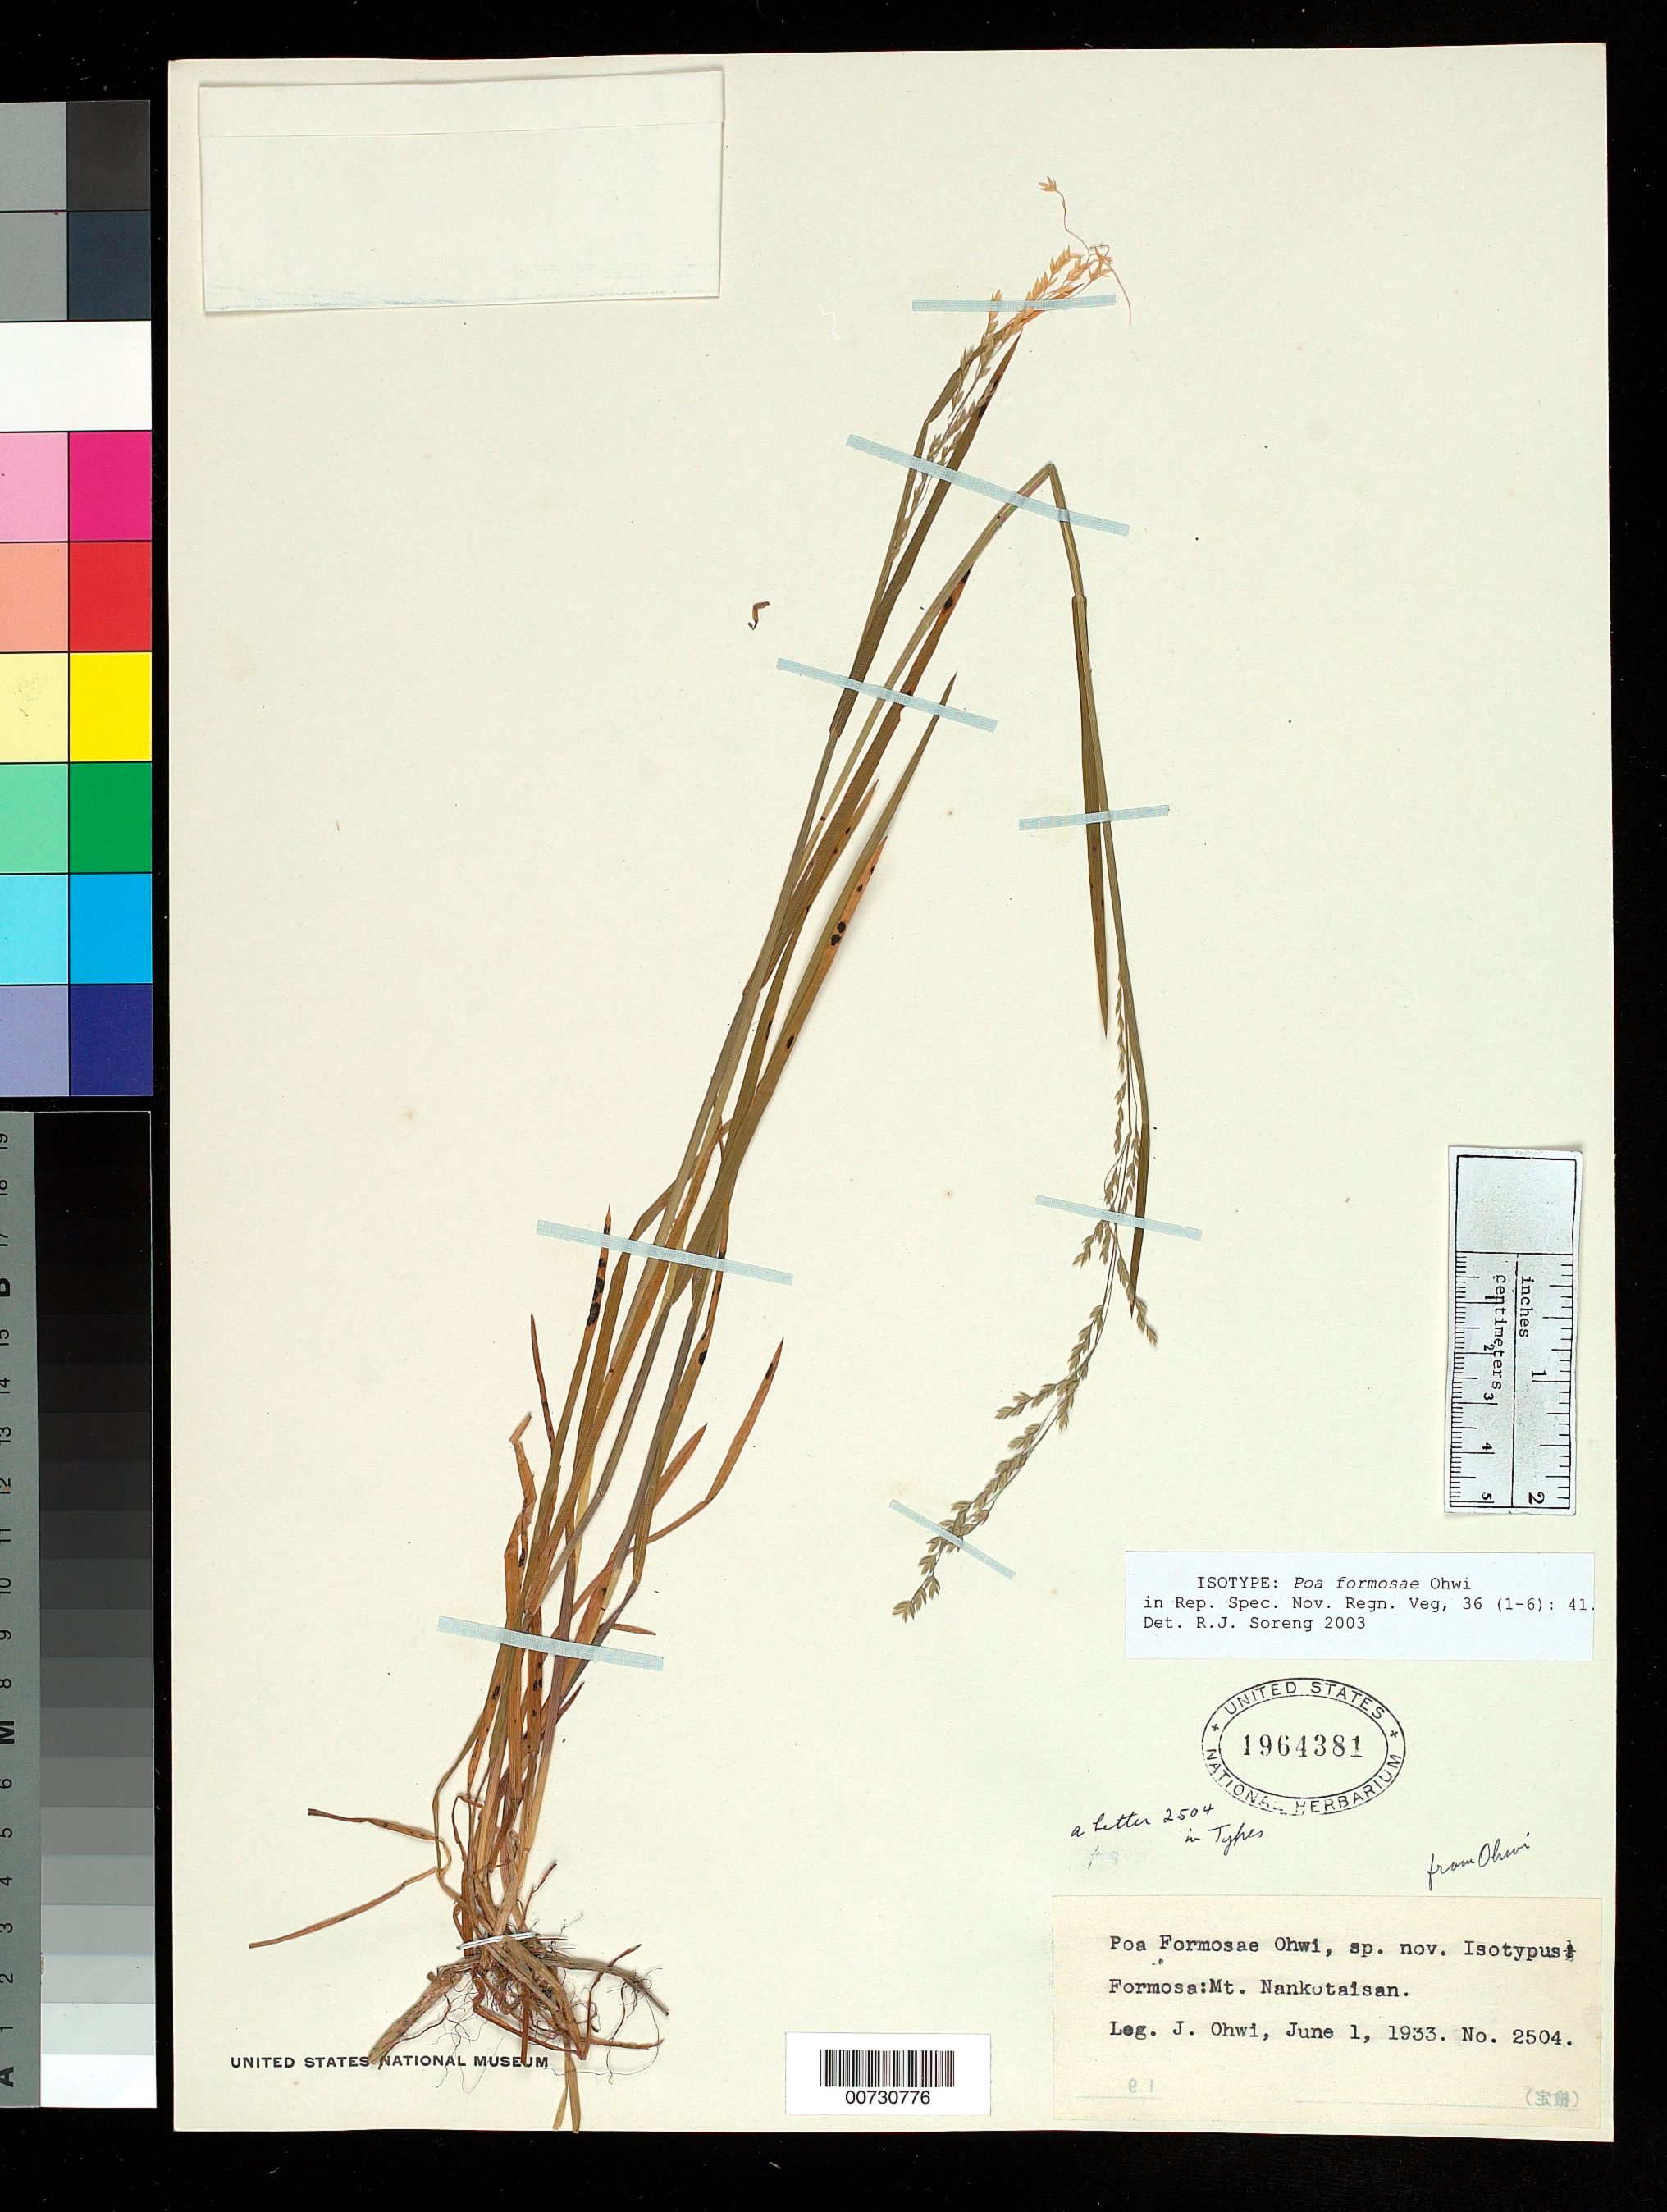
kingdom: Plantae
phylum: Tracheophyta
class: Liliopsida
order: Poales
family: Poaceae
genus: Poa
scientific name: Poa formosae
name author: Ohwi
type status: Isotype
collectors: J. Ohwi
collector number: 2504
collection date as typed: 01 Jun 1933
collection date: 1933-06-01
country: Taiwan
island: Taiwan [Formosa]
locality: Mt. Nankotaisan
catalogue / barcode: US 1964381